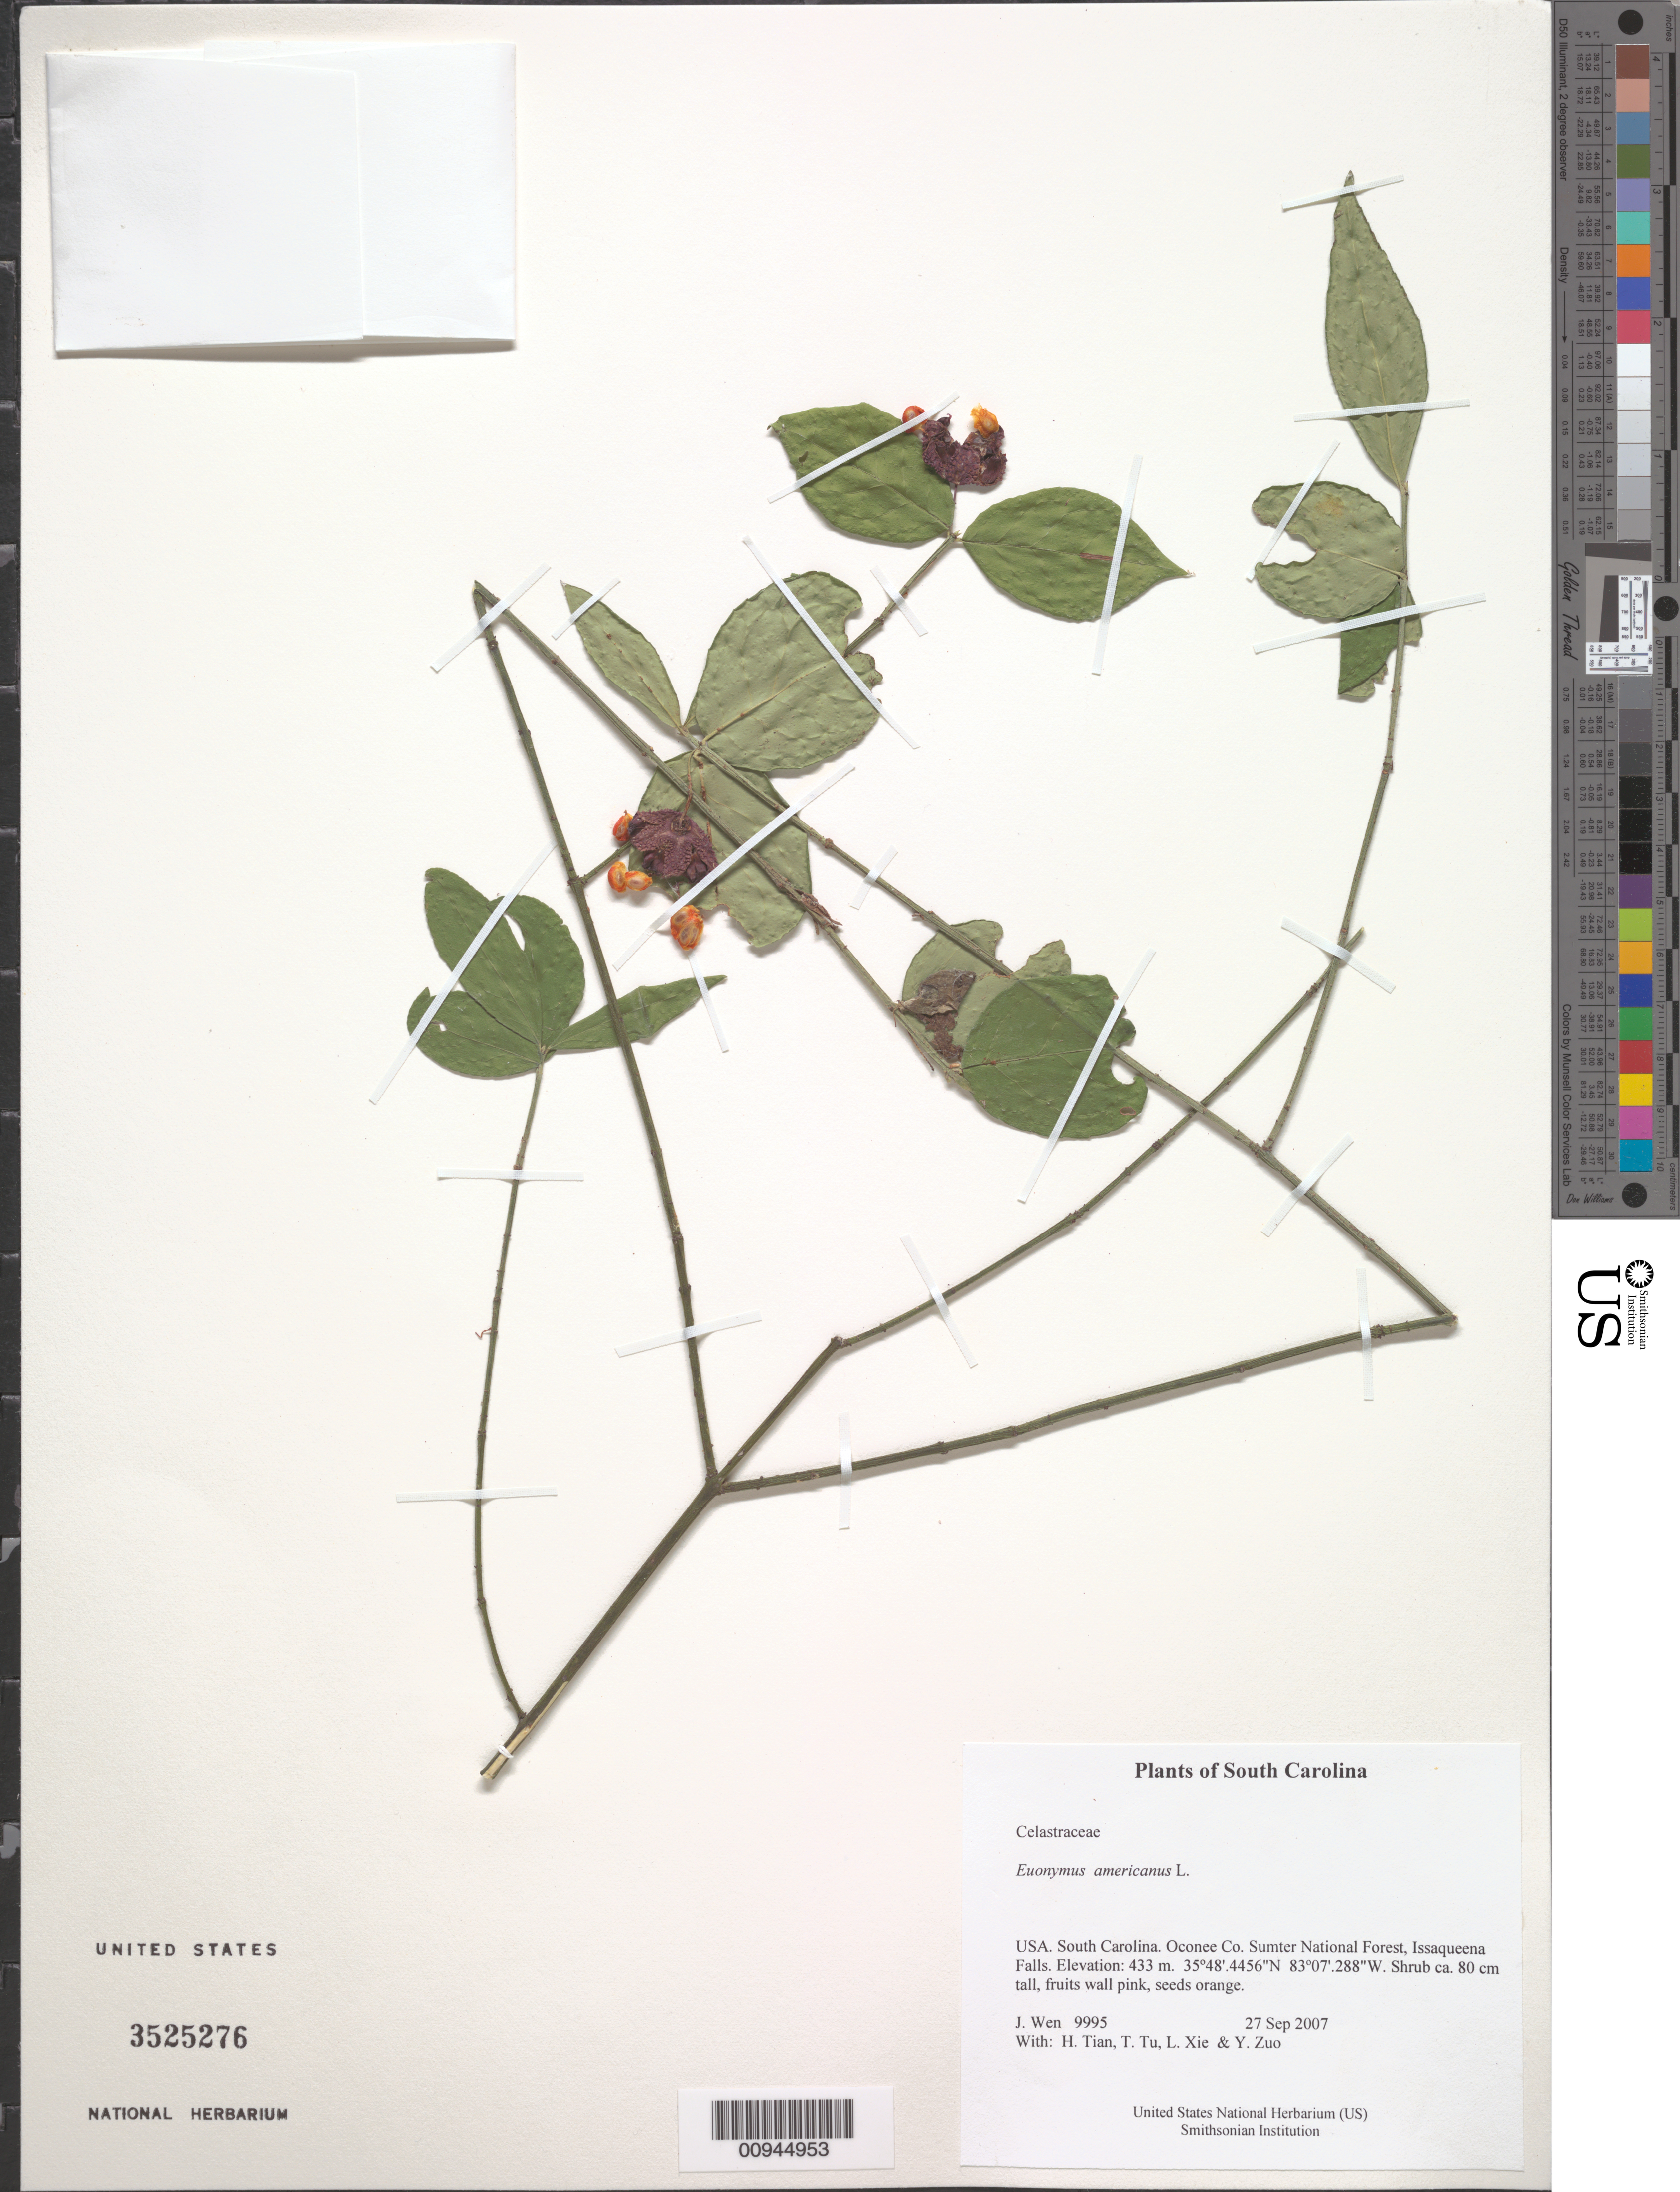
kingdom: Plantae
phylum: Tracheophyta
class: Magnoliopsida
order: Celastrales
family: Celastraceae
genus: Euonymus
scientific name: Euonymus americanus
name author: L.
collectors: J. Wen, H. Tian, T. Tu, L. Xie & Y. Zuo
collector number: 9995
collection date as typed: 27 Sep 2007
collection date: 2007-09-27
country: United States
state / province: South Carolina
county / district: Oconee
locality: Sumter National Forest, Issaqueena Falls.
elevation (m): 433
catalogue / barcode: US 3525276